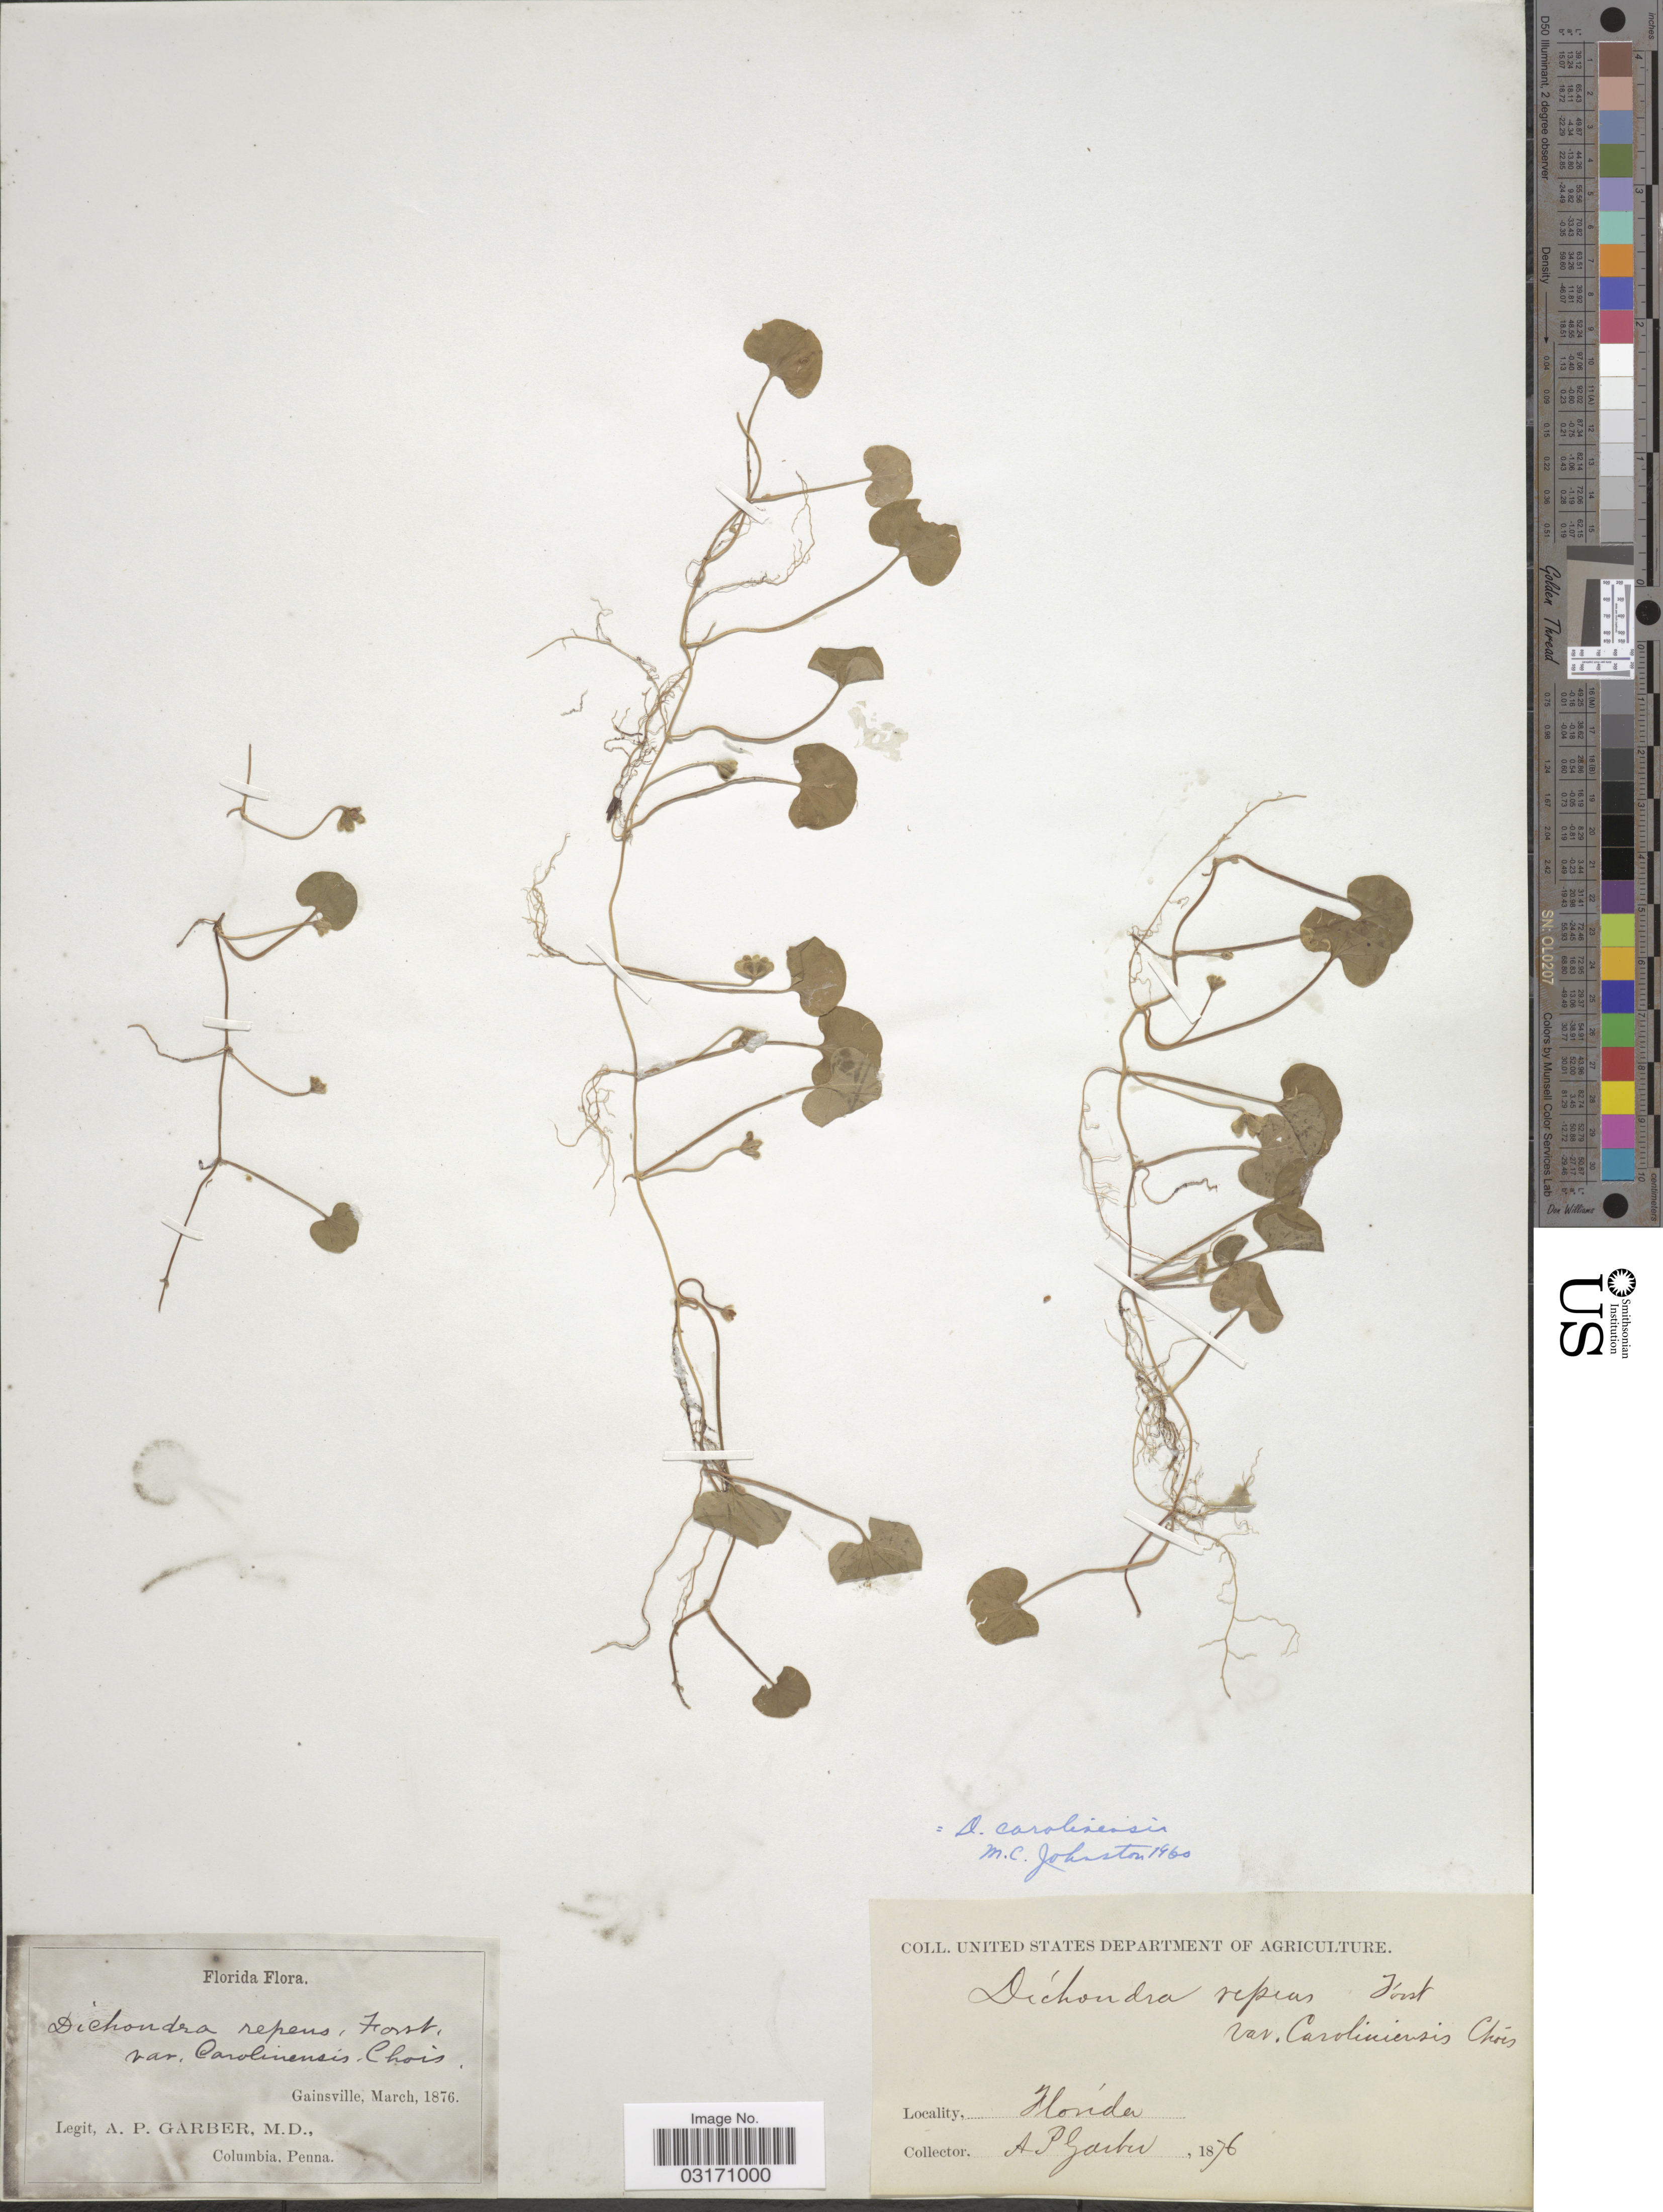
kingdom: Plantae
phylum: Tracheophyta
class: Magnoliopsida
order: Solanales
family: Convolvulaceae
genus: Dichondra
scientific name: Dichondra carolinensis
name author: Michx.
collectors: A. P. Garber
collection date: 1876-03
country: United States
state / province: Florida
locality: Gainsville.